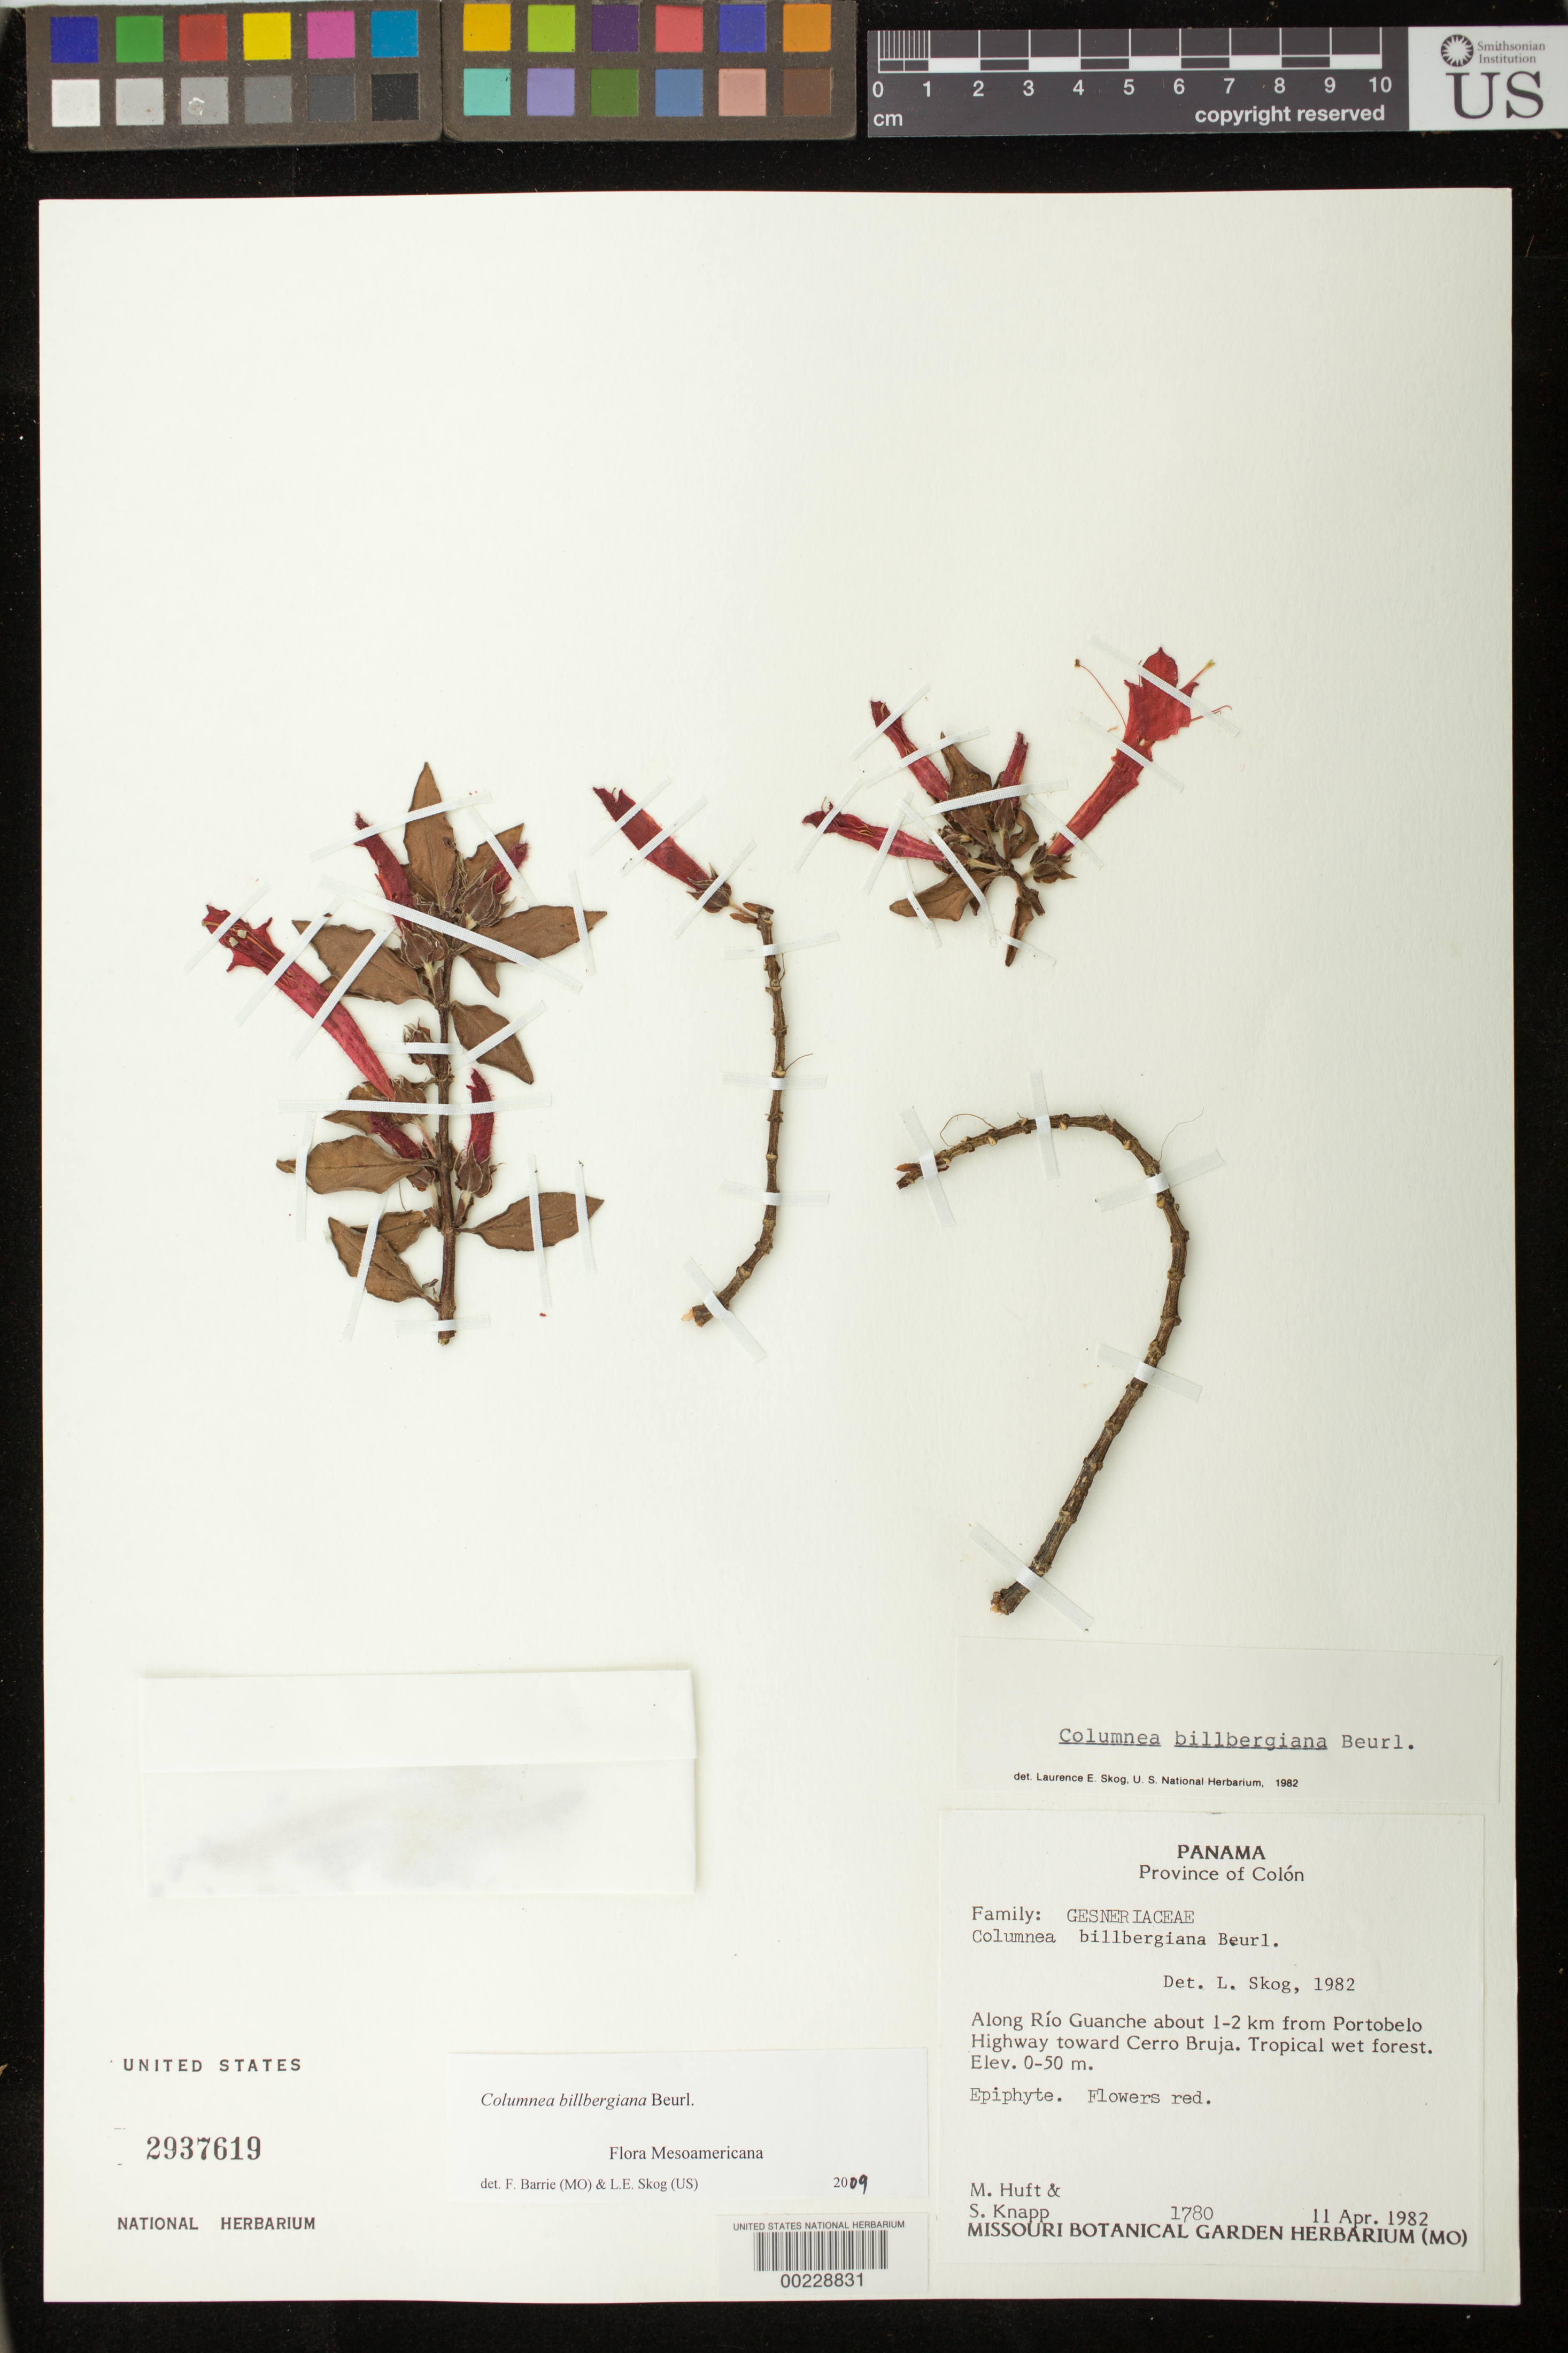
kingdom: Plantae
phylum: Tracheophyta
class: Magnoliopsida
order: Lamiales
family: Gesneriaceae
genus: Columnea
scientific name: Columnea billbergiana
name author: Beurl.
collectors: M. J. Huft & S. Knapp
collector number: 1780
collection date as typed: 11 Apr 1982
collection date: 1982-04-11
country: Panama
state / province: Colón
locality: Along Rio Guanche about 1-2 km from Portobelo highway toward Cerro Bruja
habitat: Tropical wet forest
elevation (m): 0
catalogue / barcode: US 2937619